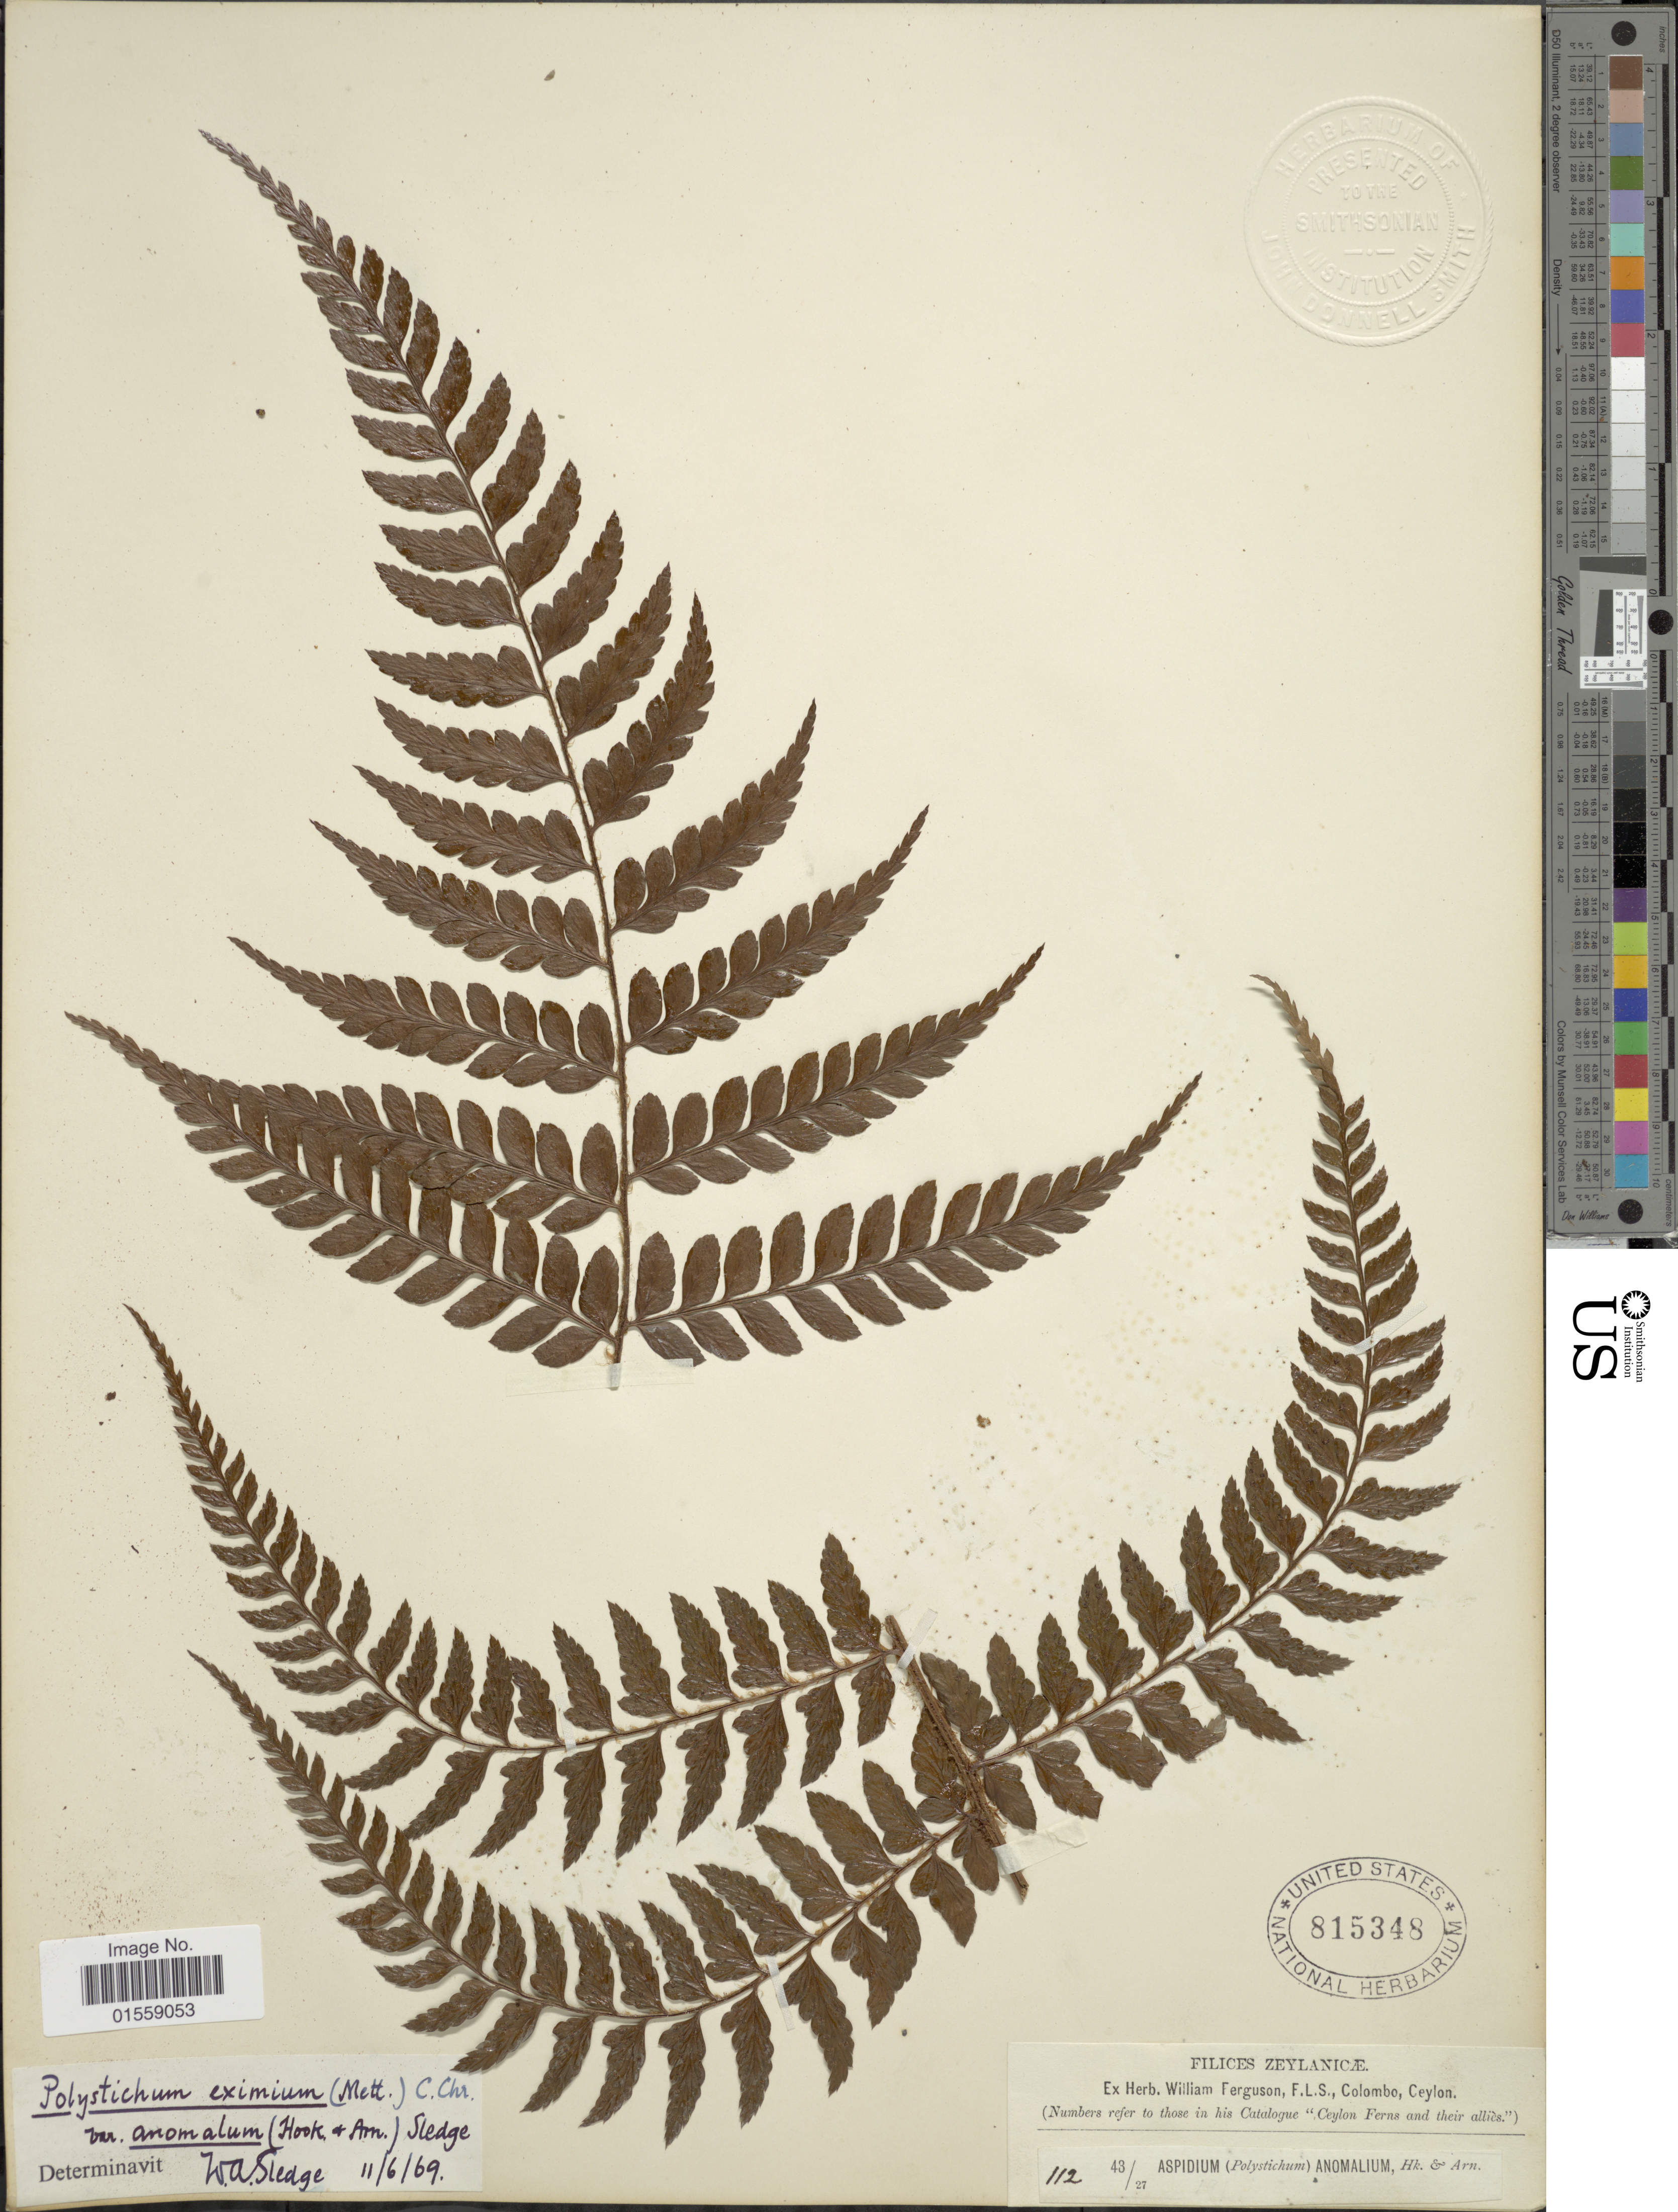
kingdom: Plantae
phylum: Tracheophyta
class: Polypodiopsida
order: Polypodiales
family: Dryopteridaceae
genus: Polystichum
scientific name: Polystichum eximium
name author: (Mett. ex Kuhn) C. Chr.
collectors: ex herb. W. Ferguson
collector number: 112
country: Sri Lanka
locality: Ceylon.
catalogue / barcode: US 815348